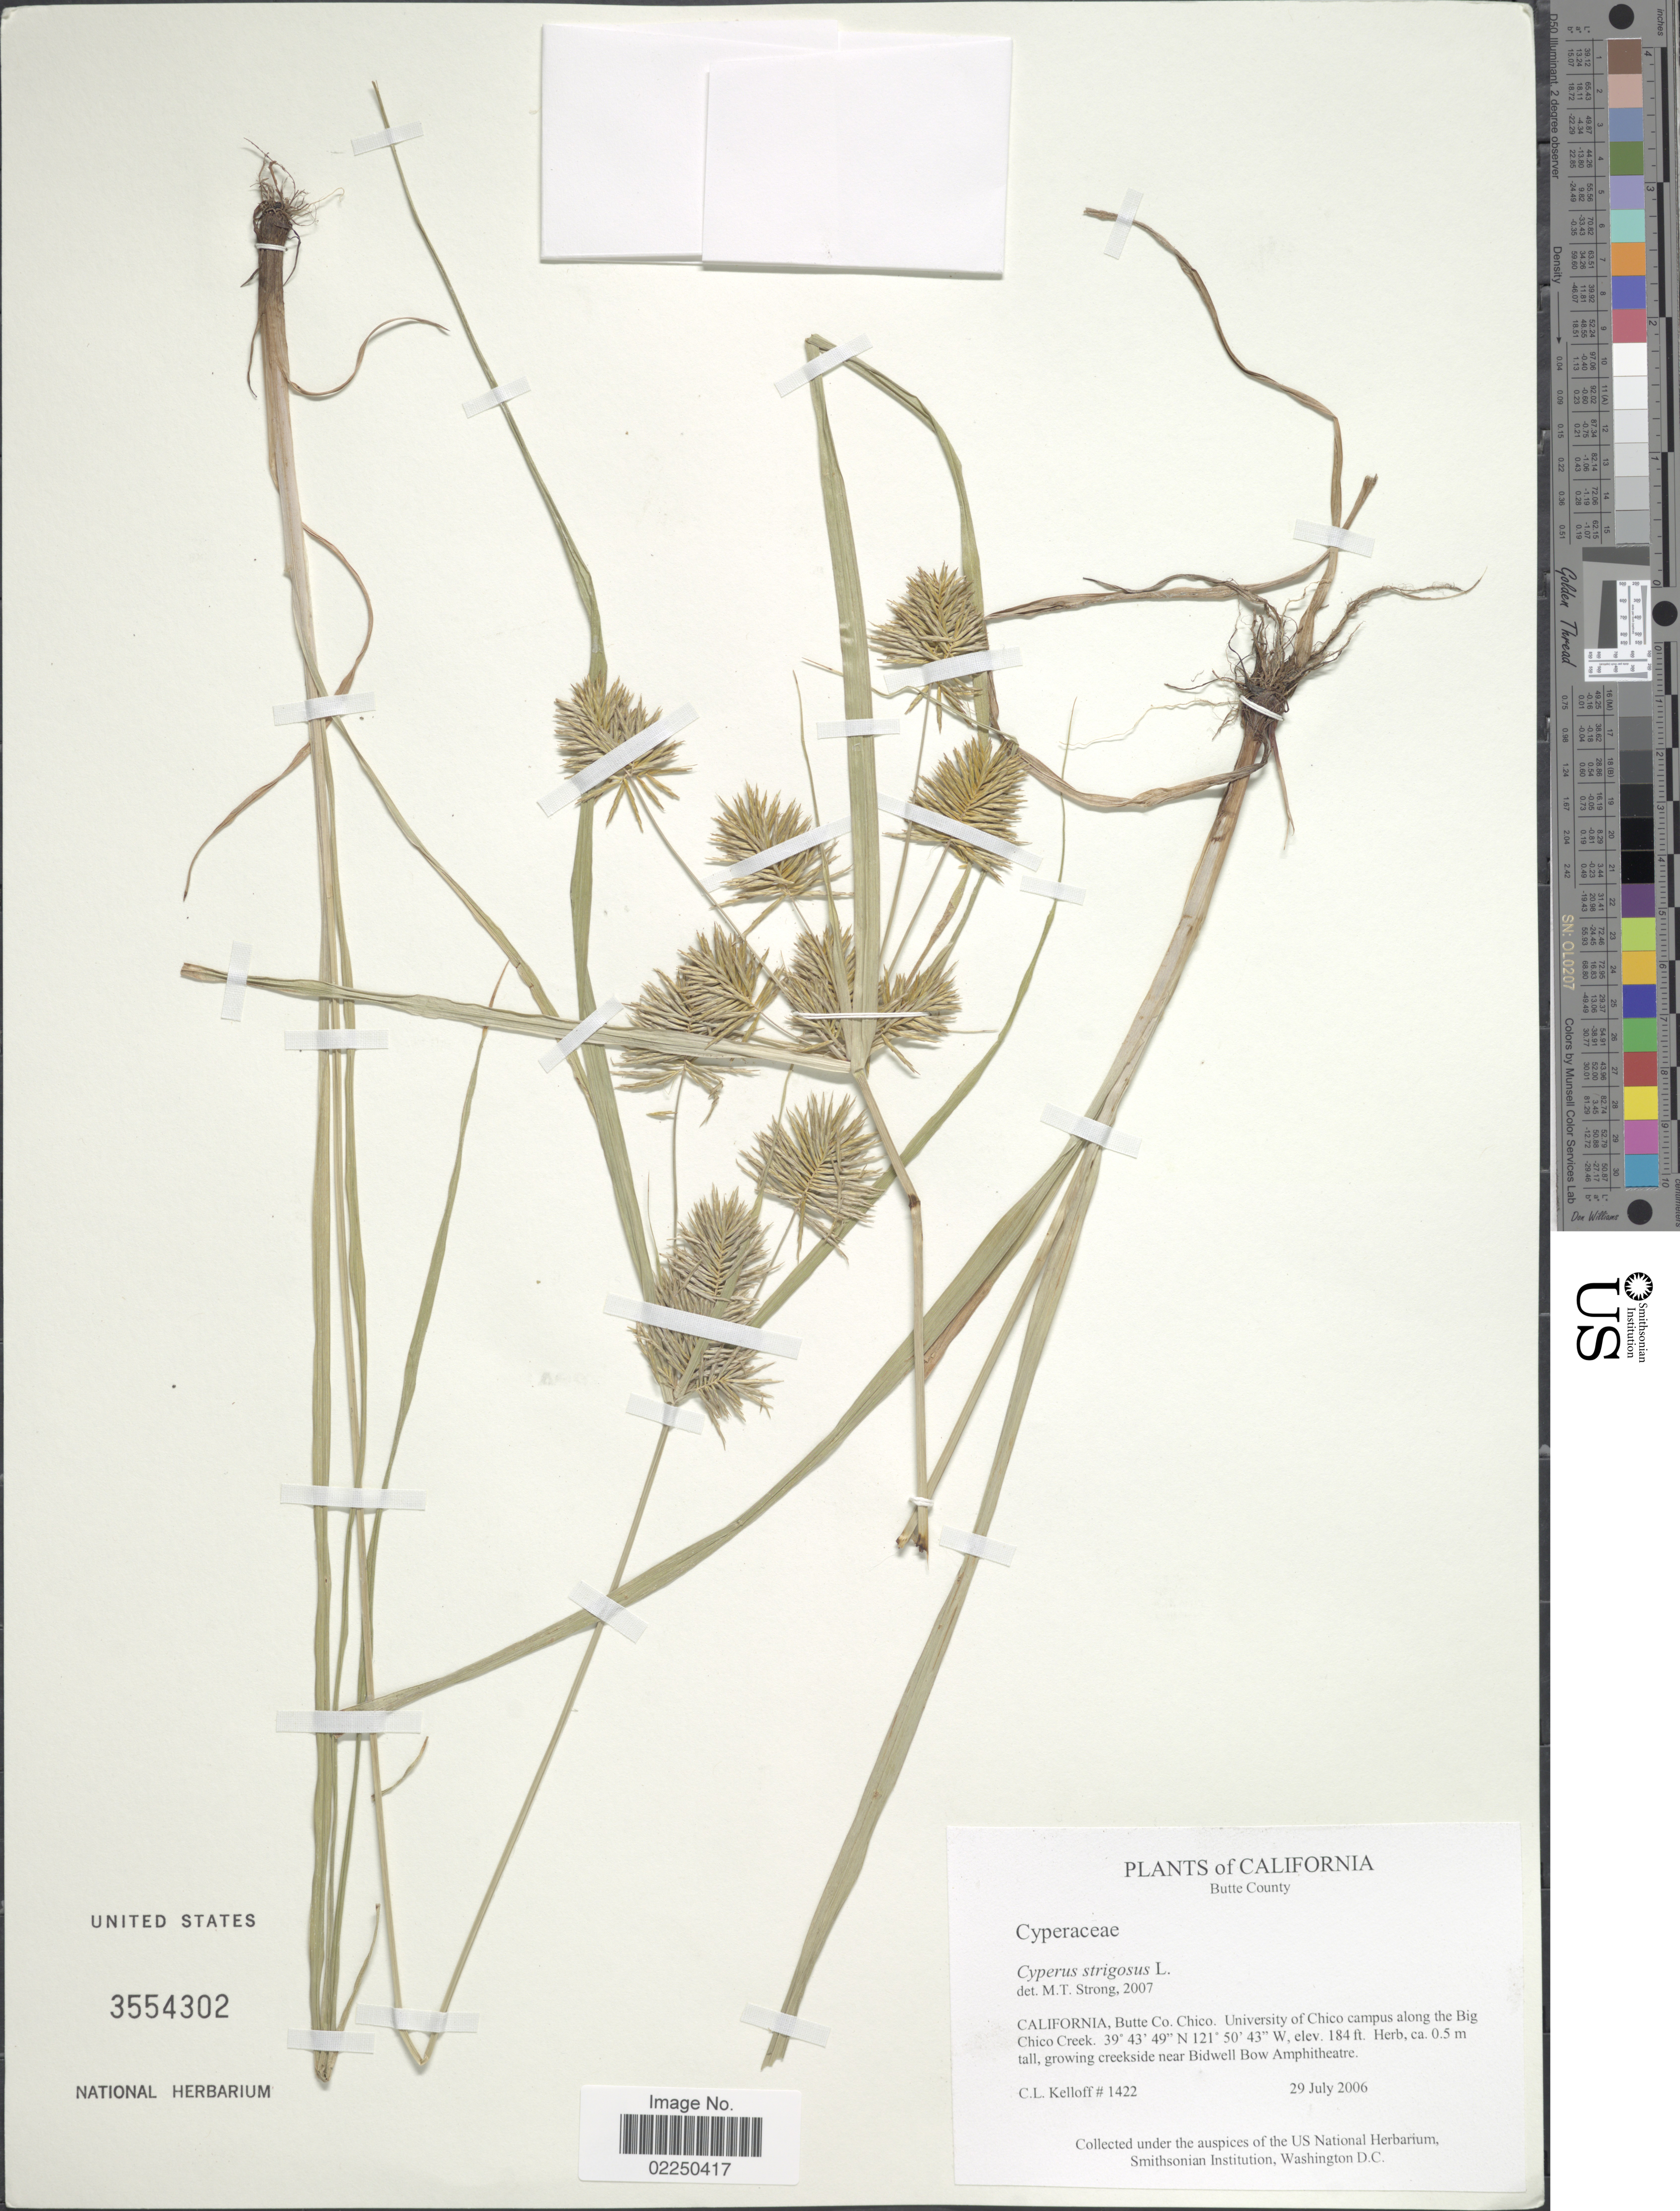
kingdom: Plantae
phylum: Tracheophyta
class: Liliopsida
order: Poales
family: Cyperaceae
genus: Cyperus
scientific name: Cyperus strigosus L.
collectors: C. L. Kelloff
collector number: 1422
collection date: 2006-07-29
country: United States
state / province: California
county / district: Butte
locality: Butte County, Chico, University of Chico campus along the Big Chico Creek, growing creekside near Bidwell Bow Amphitheatre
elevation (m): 56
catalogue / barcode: US 3554302